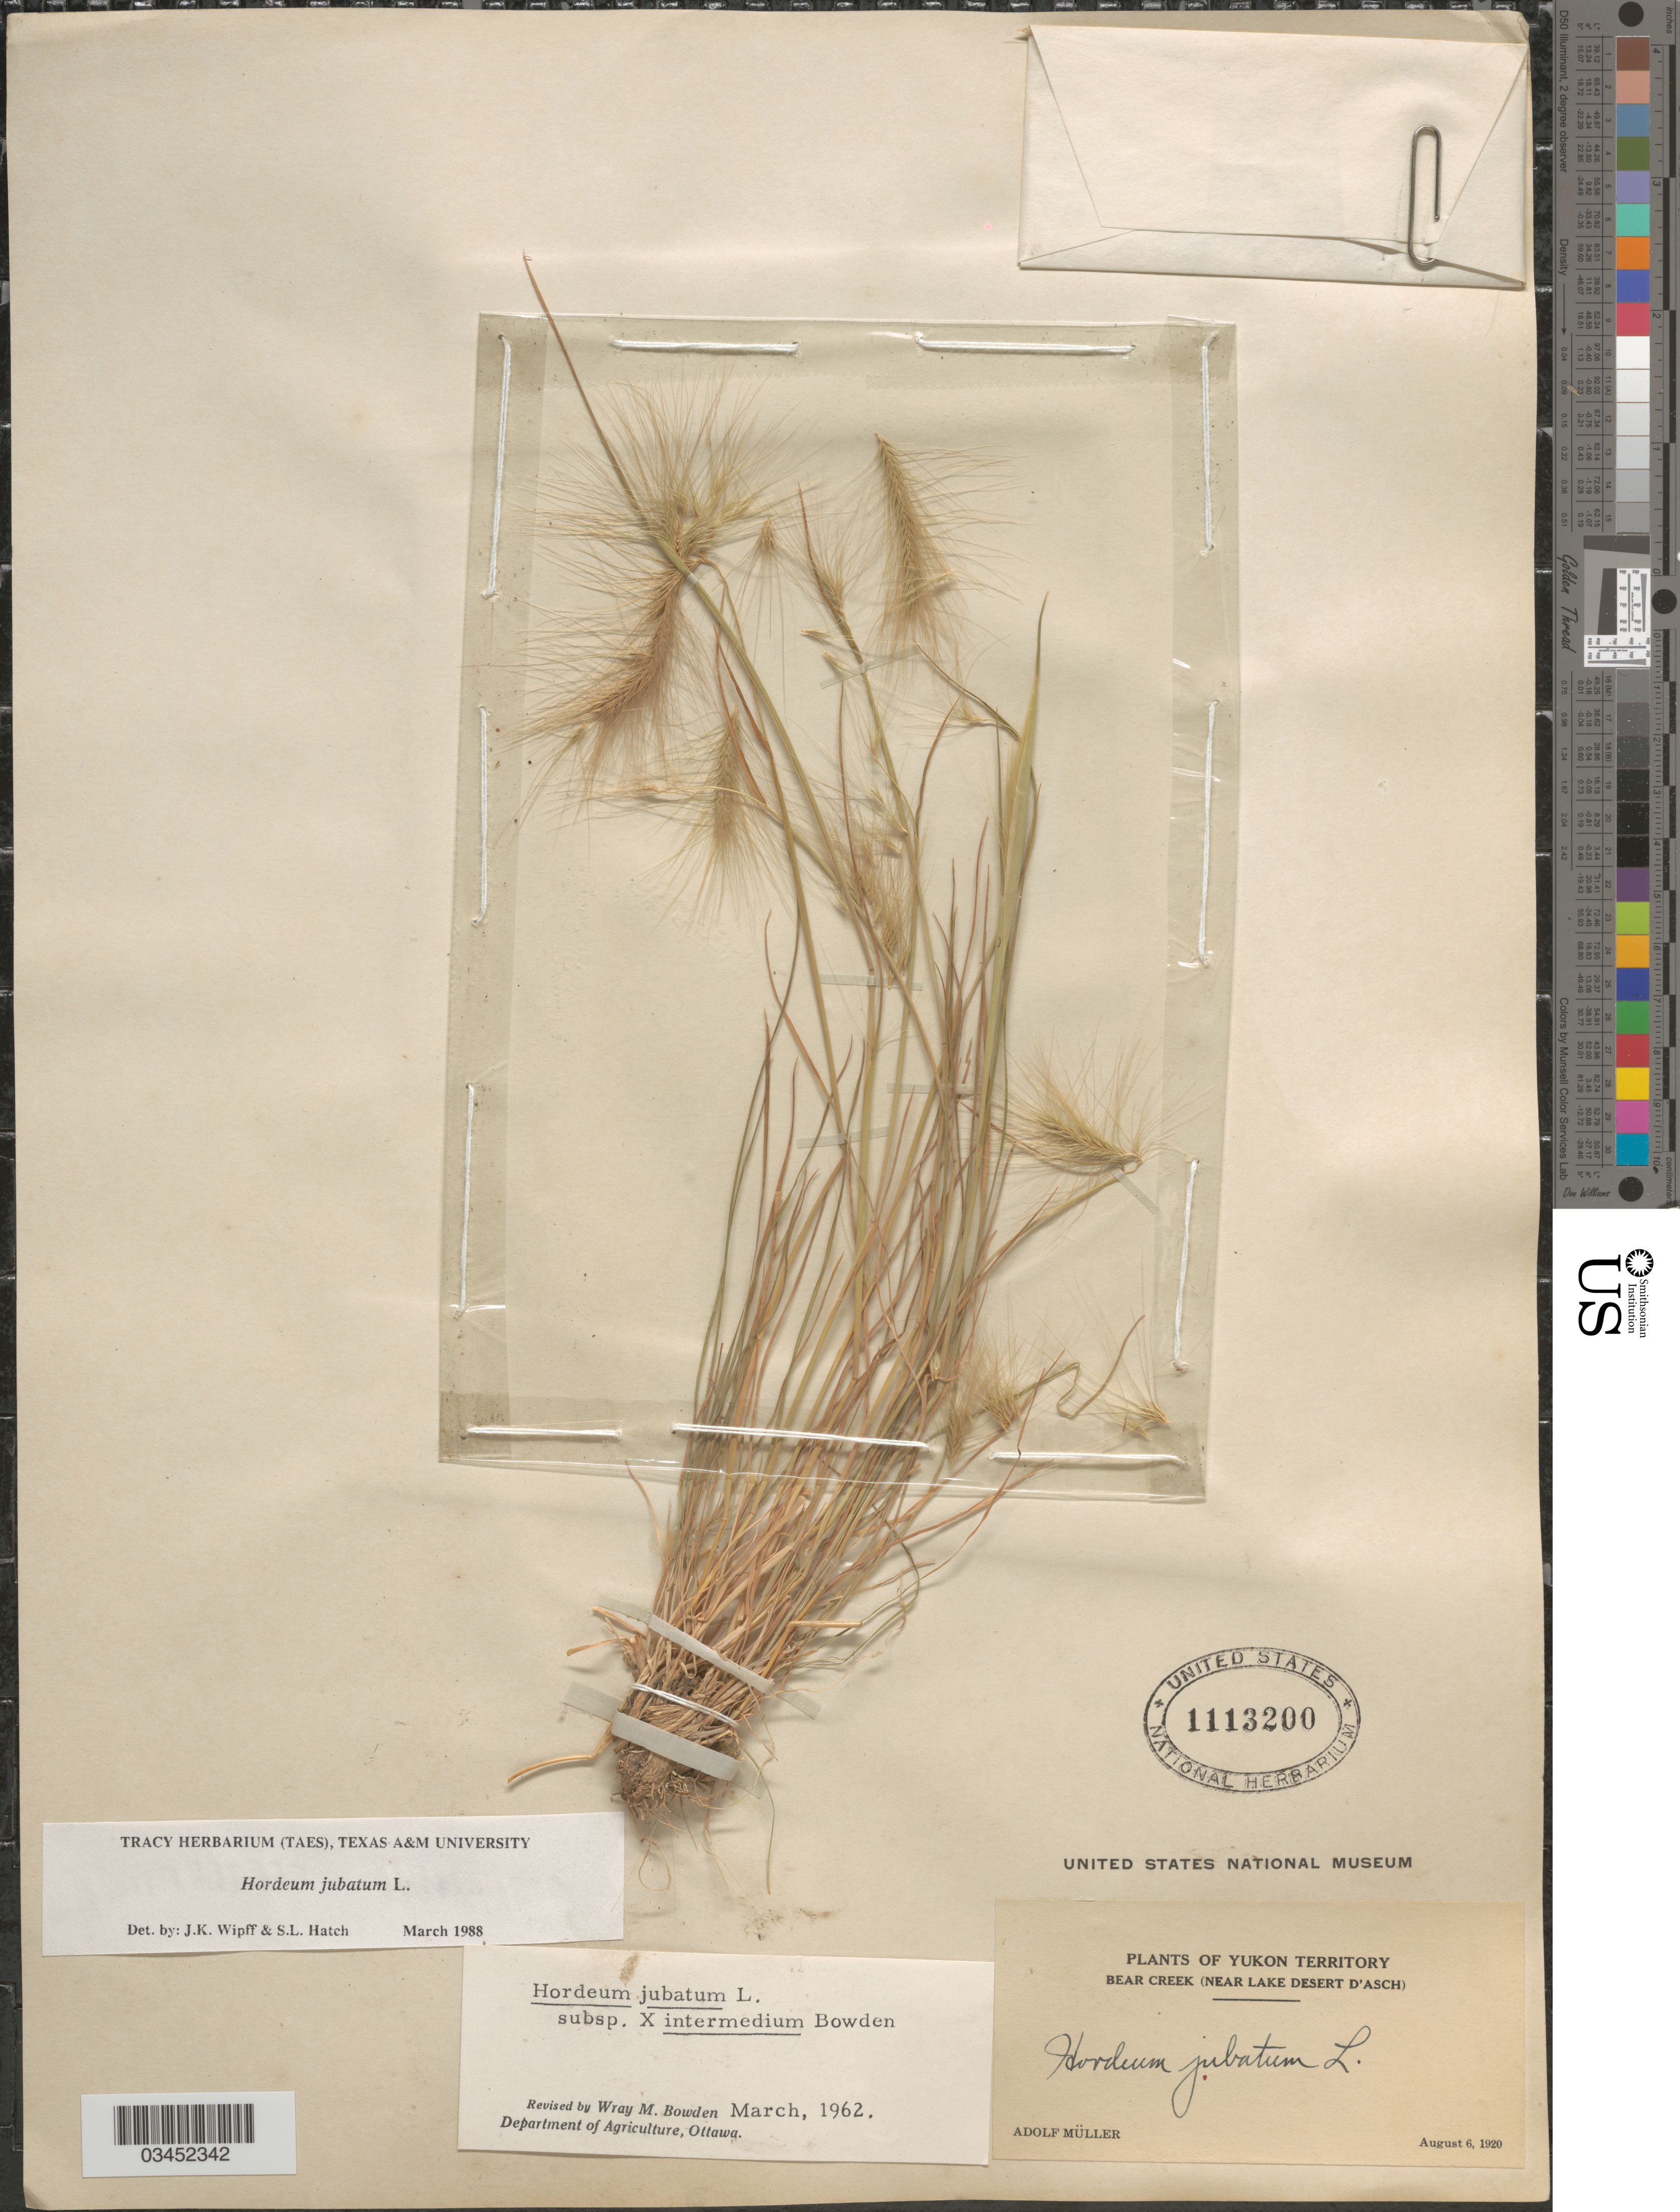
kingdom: Plantae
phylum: Tracheophyta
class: Liliopsida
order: Poales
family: Poaceae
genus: Hordeum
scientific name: Hordeum jubatum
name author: L.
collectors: A. Muller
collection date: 1920-08-06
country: Canada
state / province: Yukon Territory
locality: Bear Creek (near Lake Desert d'Asch).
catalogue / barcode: US 1113200